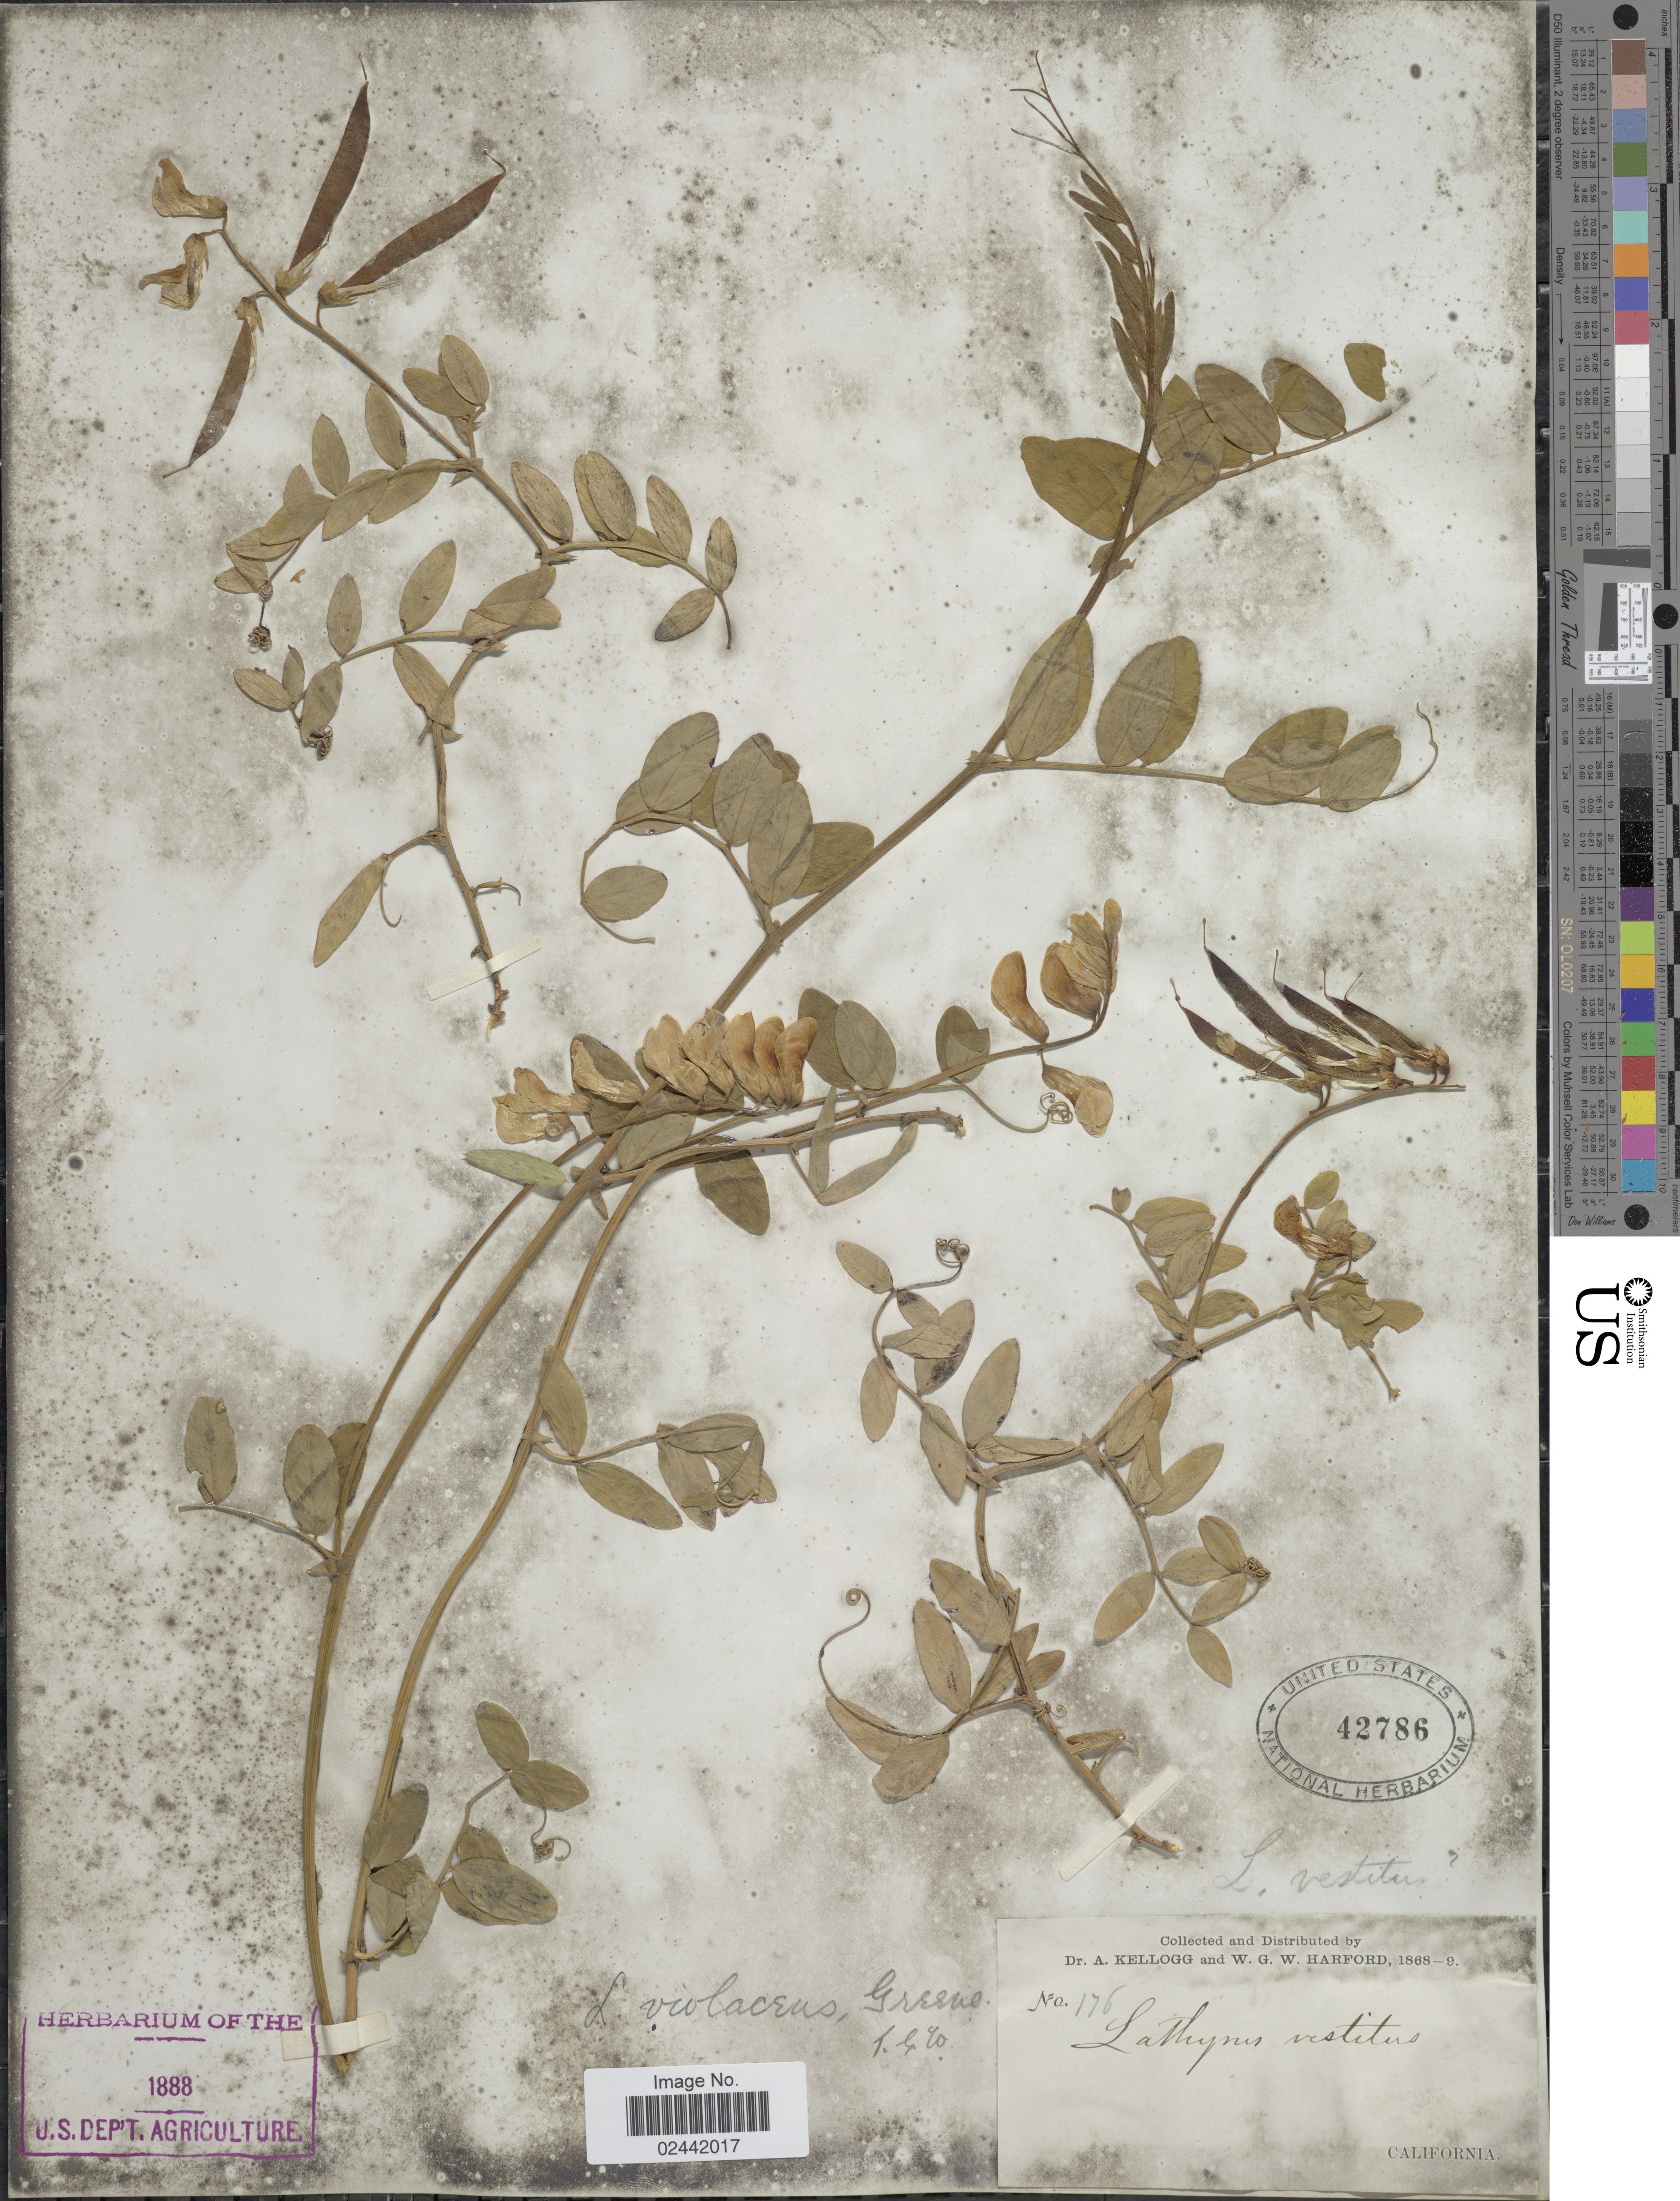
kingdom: Plantae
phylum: Tracheophyta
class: Magnoliopsida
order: Fabales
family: Fabaceae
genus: Lathyrus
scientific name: Lathyrus violaceus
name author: Greene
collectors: A. Kellogg & W. G. W. Harford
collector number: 176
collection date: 1868/1869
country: United States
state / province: California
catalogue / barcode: US 42786